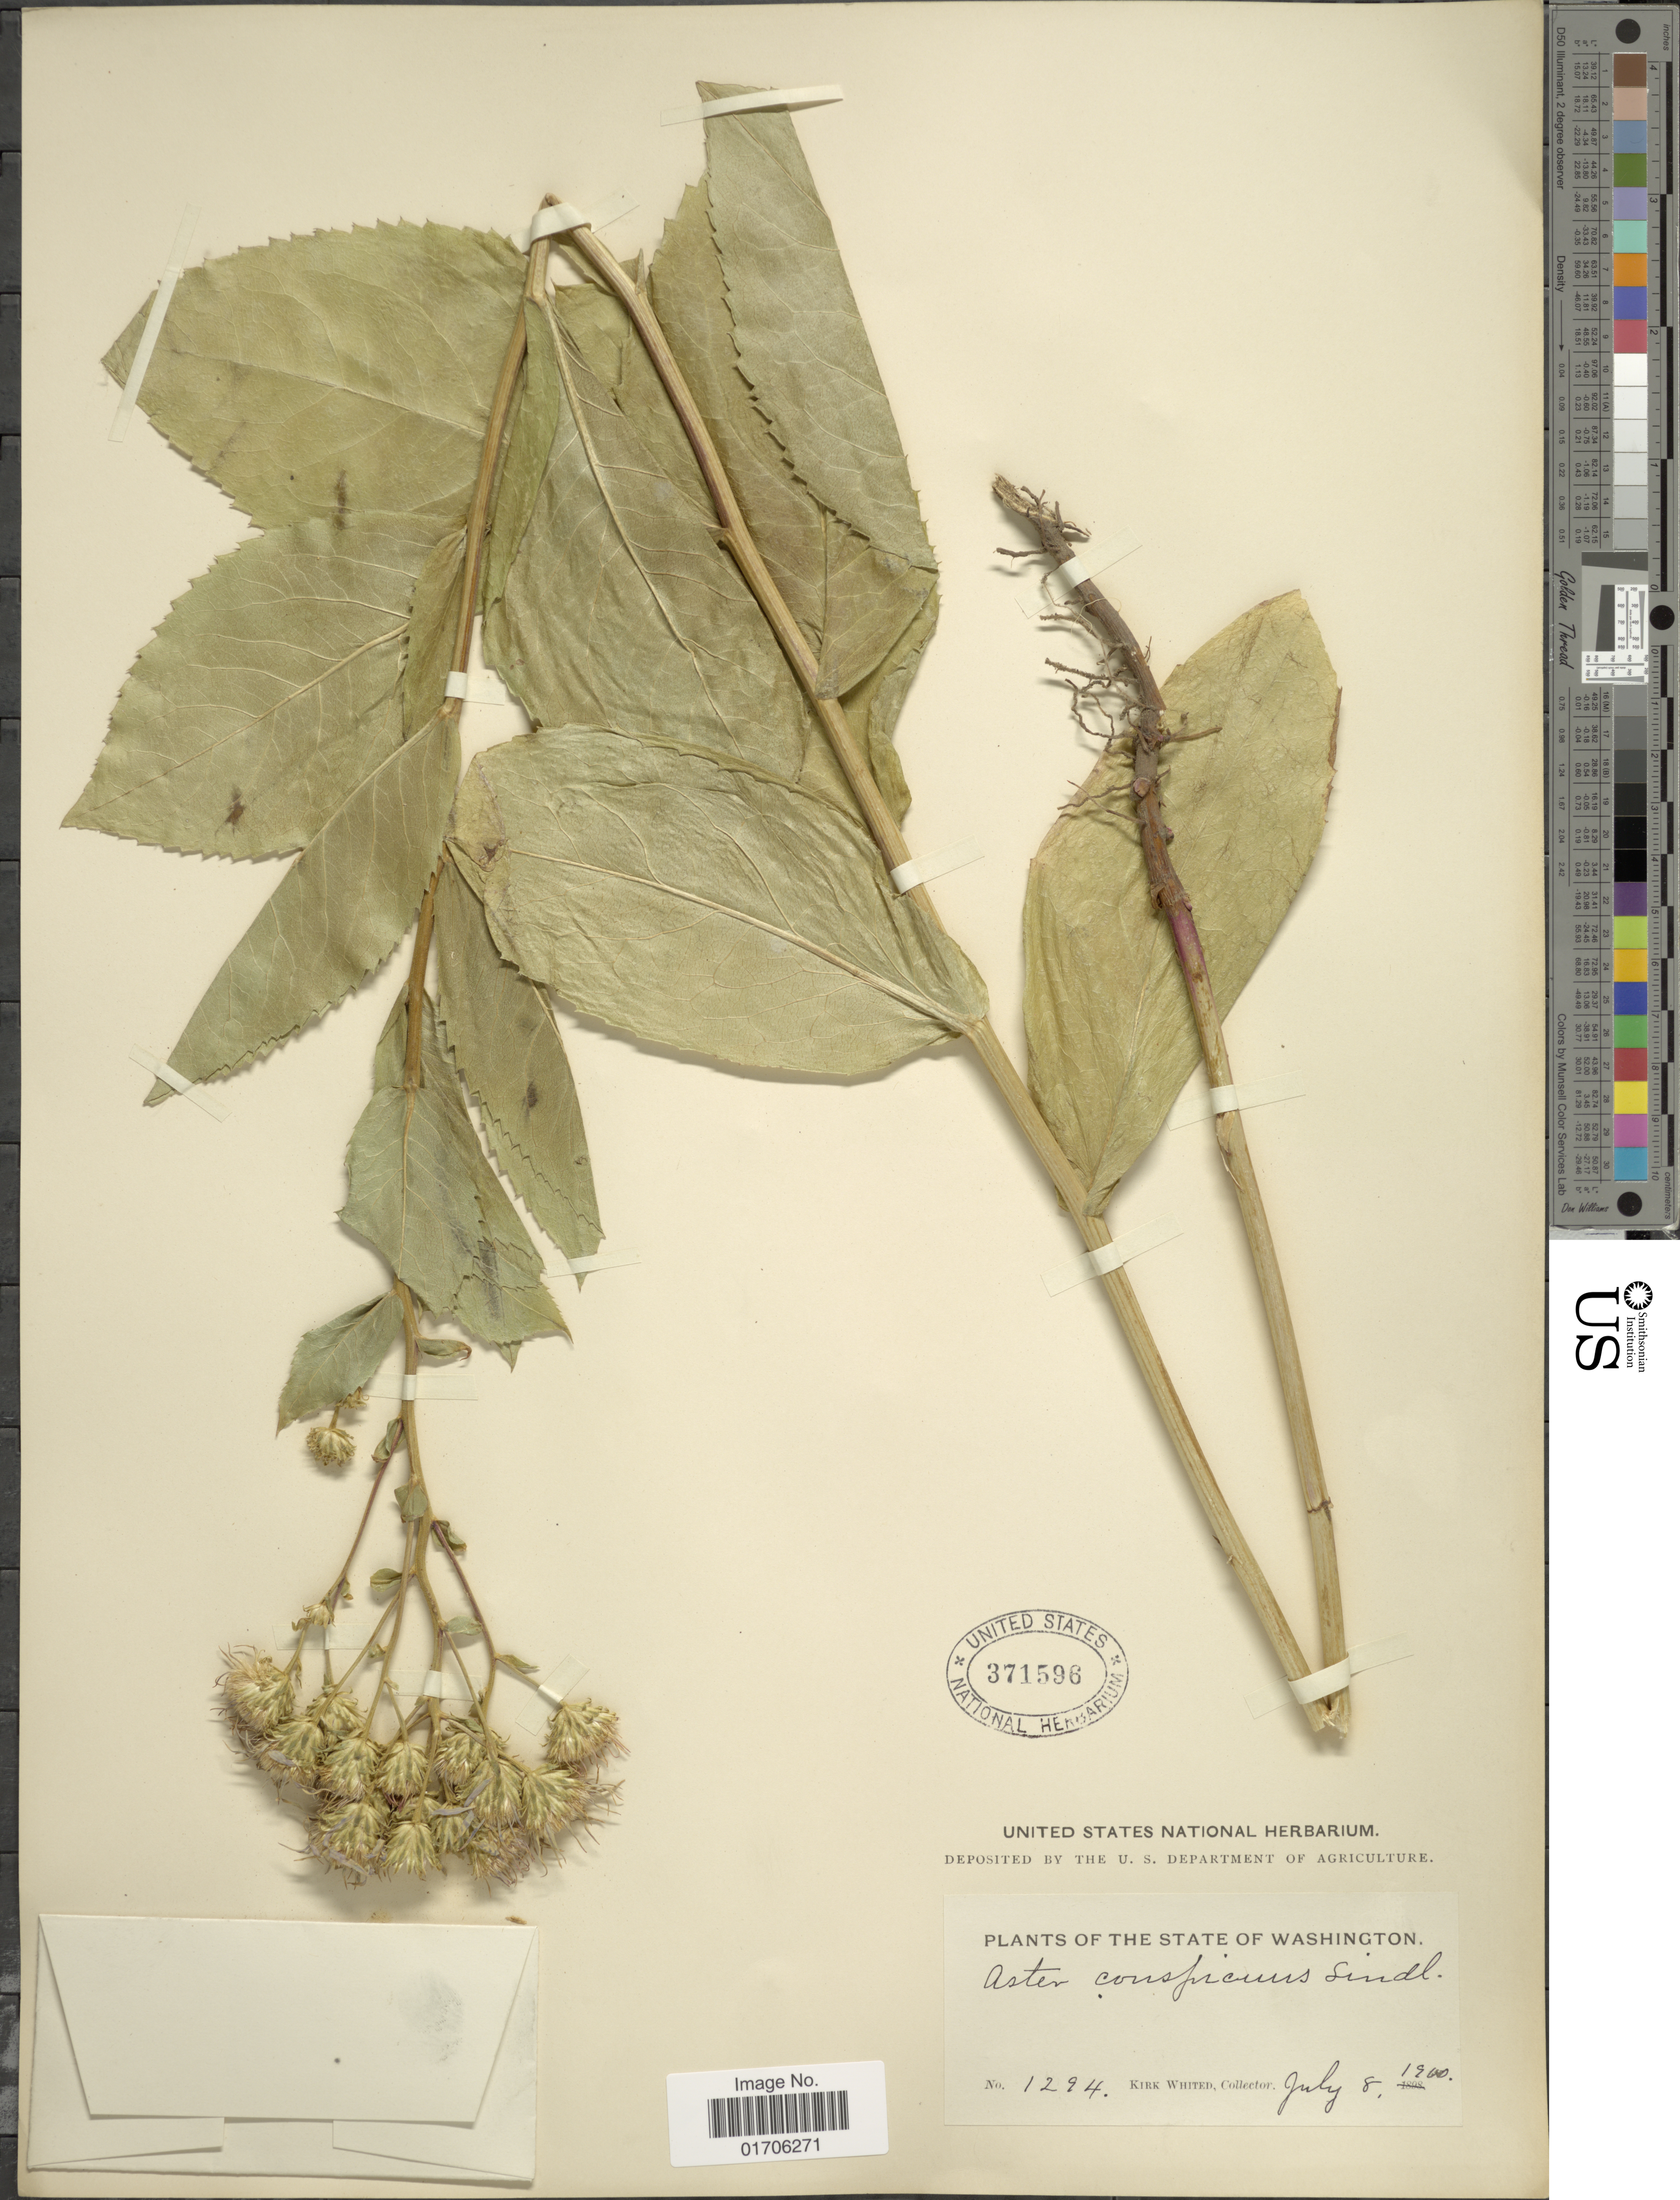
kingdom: Plantae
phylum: Tracheophyta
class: Magnoliopsida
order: Asterales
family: Asteraceae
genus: Eurybia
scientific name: Eurybia conspicua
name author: (Lindl.) G.L. Nesom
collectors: K. Whited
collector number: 1294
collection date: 1900-07-08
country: United States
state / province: Washington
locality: State of Washington.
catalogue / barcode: US 371596